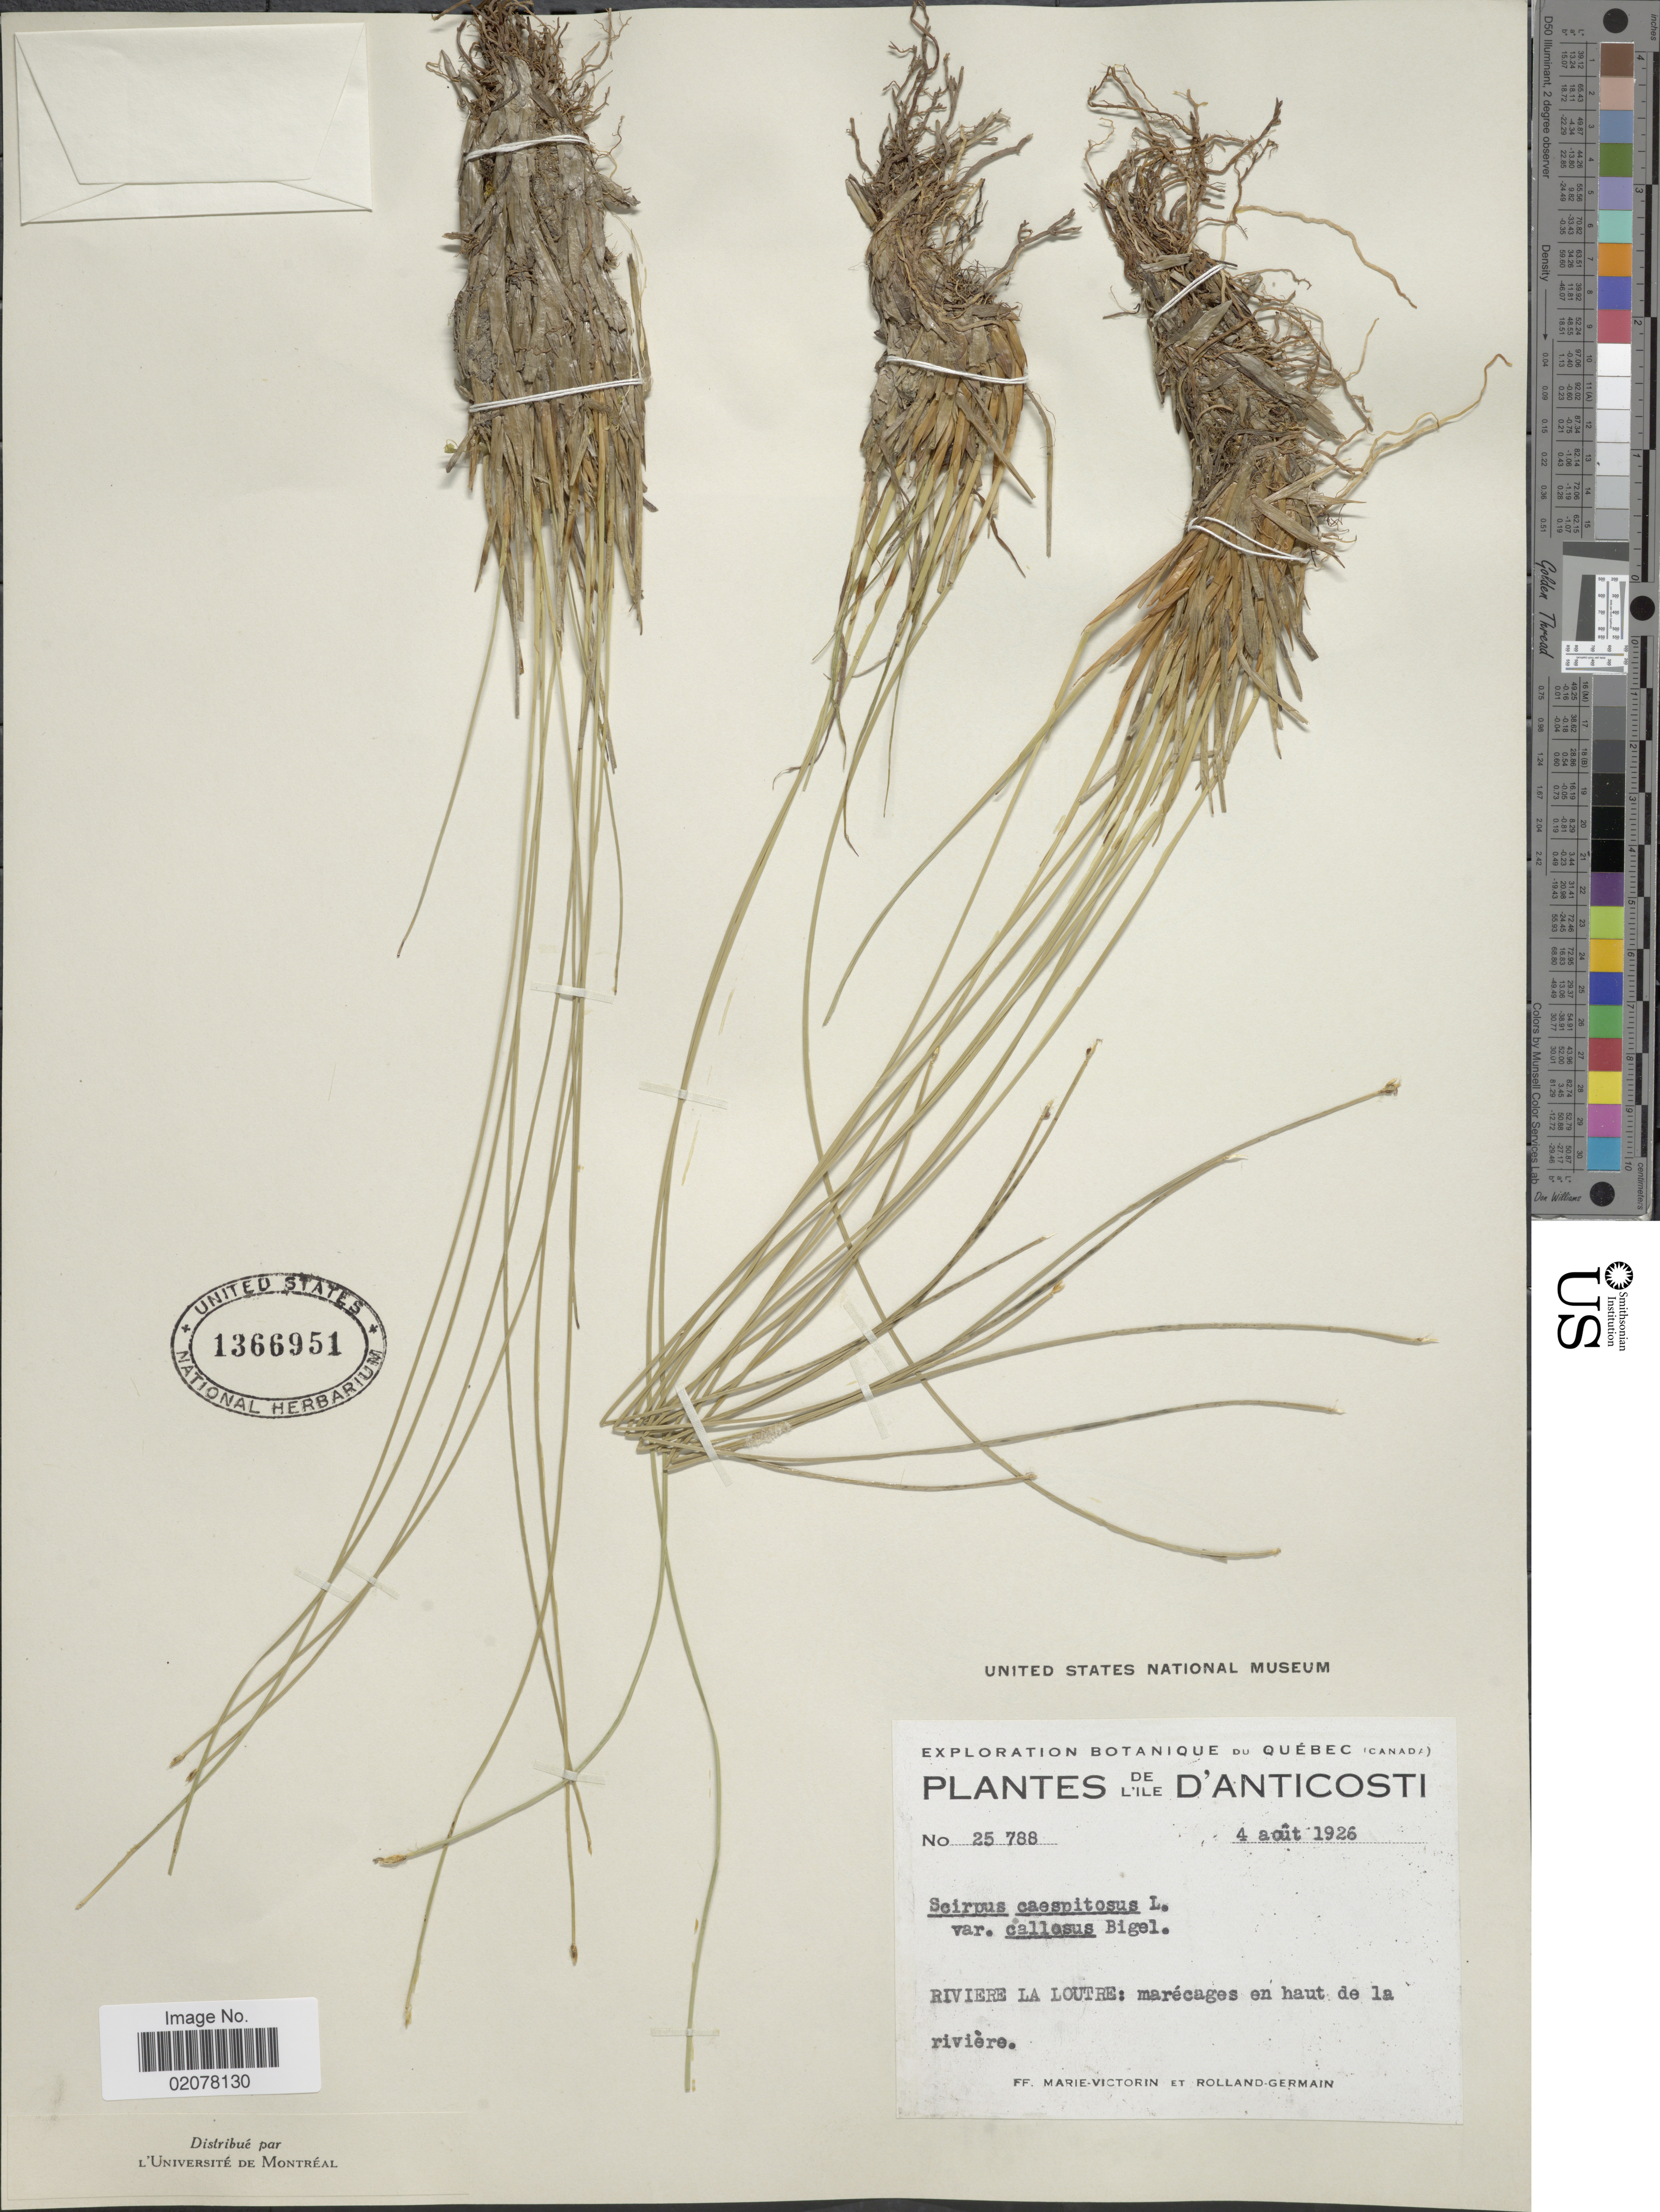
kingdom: Plantae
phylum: Tracheophyta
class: Liliopsida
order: Poales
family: Cyperaceae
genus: Trichophorum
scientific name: Trichophorum cespitosum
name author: (L.) Hartm.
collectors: F. Marie-Victorin & Rolland-Germain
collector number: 25788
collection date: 1926-08-04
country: Canada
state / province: Quebec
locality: L'Ile D'Anticosti. Riviere la Loutre: marécages en haut de la rivière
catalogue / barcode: US 1366951